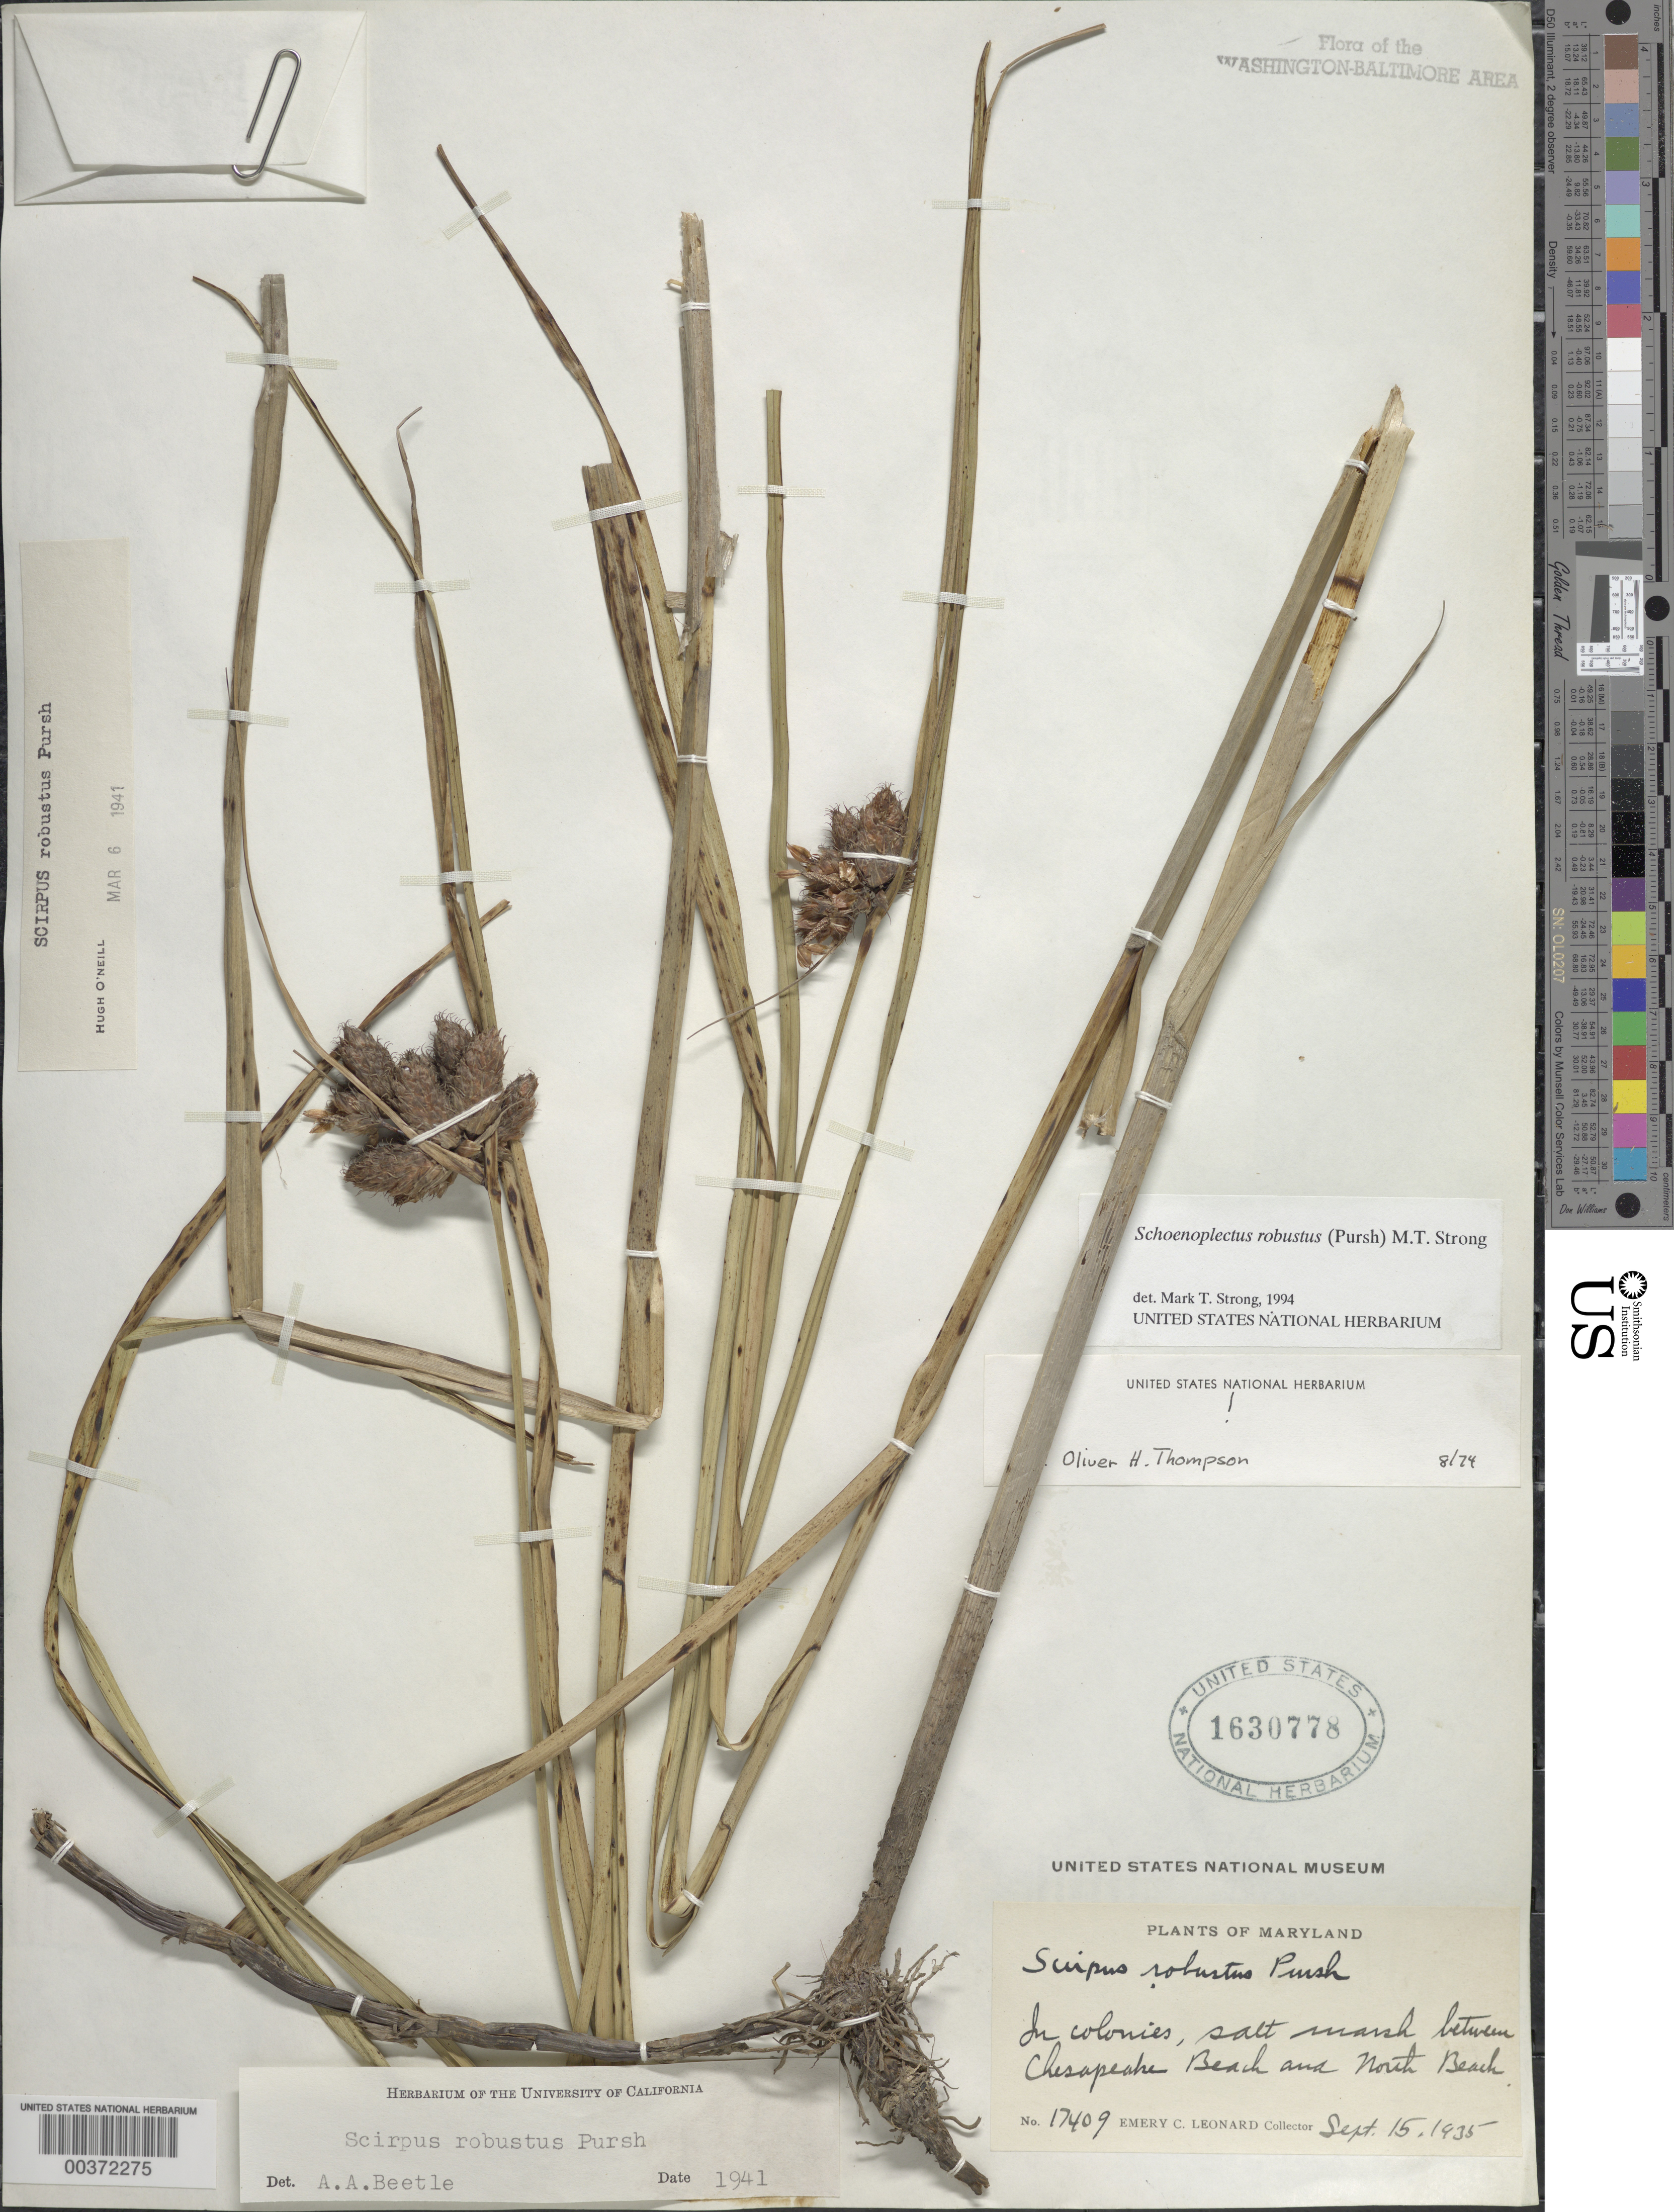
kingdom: Plantae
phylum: Tracheophyta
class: Liliopsida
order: Poales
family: Cyperaceae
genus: Bolboschoenus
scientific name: Bolboschoenus robustus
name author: (Pursh) Soják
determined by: Strong, M. T., (US), Smithsonian Institution - National Museum of Natural History (UNITED STATES)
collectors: E. C. Leonard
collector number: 17409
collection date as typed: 15 Sep 1935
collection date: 1935-09-15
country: United States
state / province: Maryland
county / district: Calvert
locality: between Chesapeake Beach and North Bend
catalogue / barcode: US 1630778